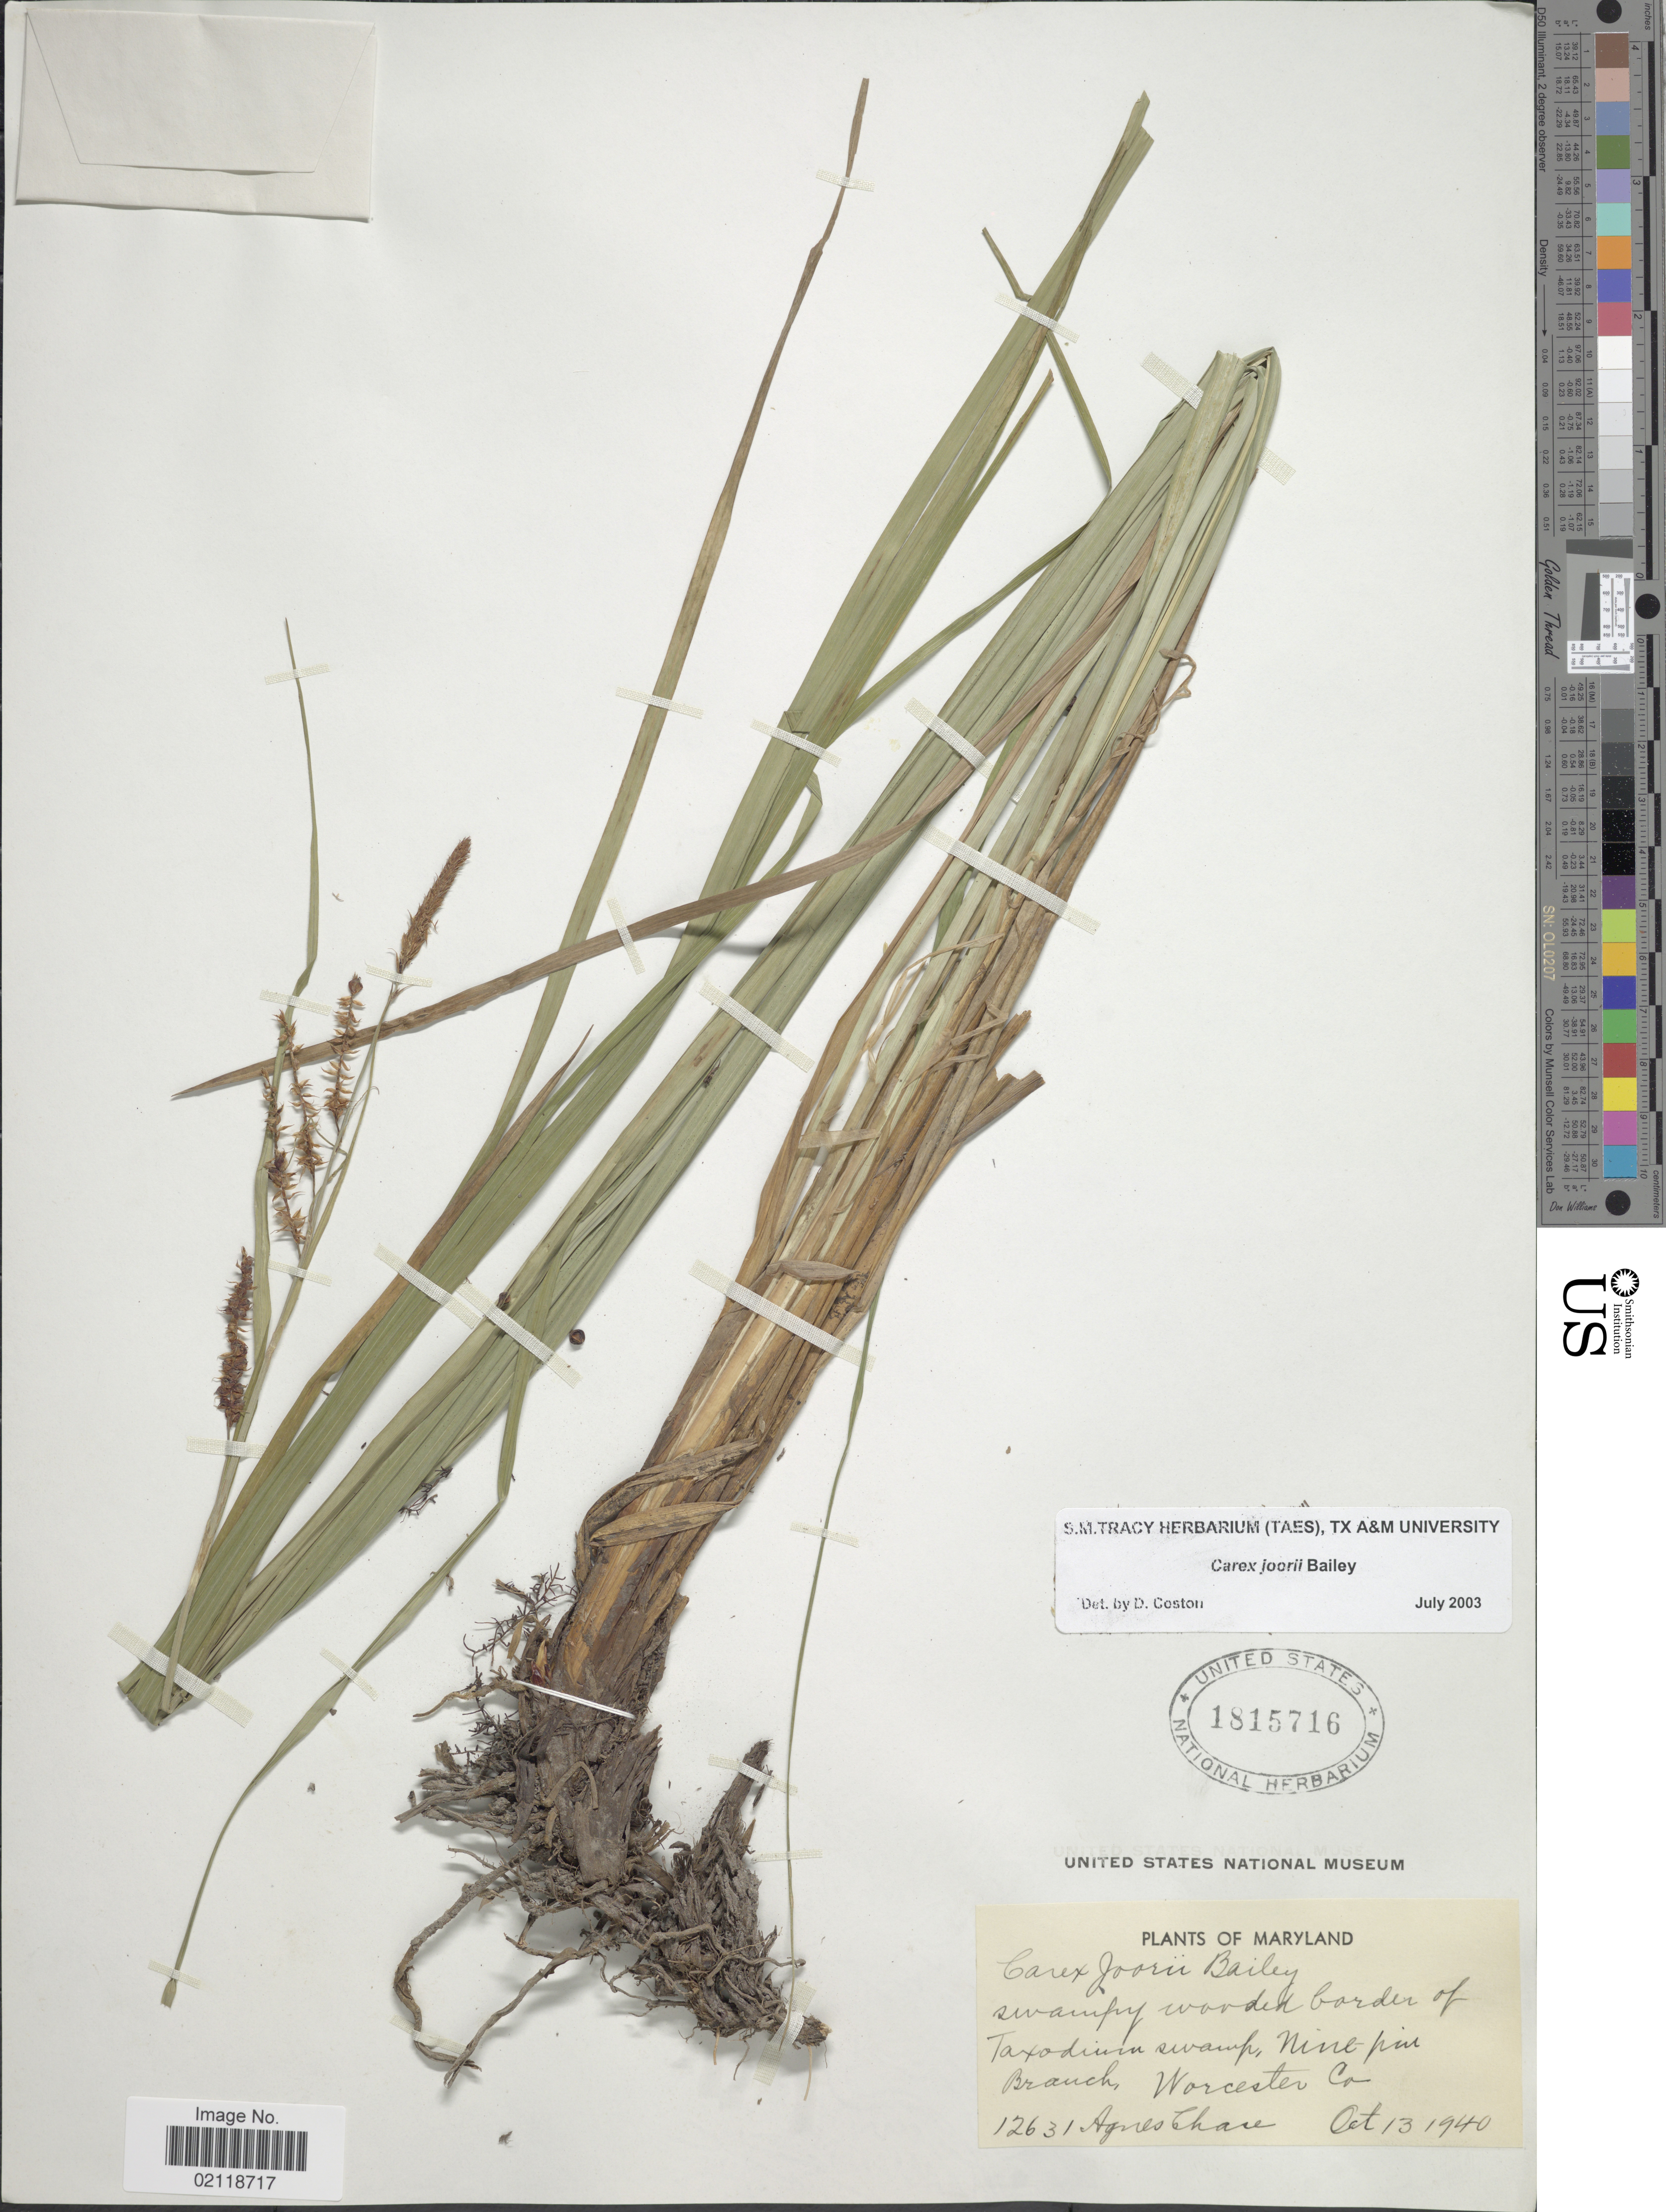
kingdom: Plantae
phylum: Tracheophyta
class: Liliopsida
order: Poales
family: Cyperaceae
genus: Carex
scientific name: Carex joorii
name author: L.H. Bailey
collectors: A. Chase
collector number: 12631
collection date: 1940-10-13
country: United States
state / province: Maryland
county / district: Worcester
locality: Swampy wooded border of Taxodium swamp, Nine-pin Branch, Worcester Co.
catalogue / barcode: US 1815716